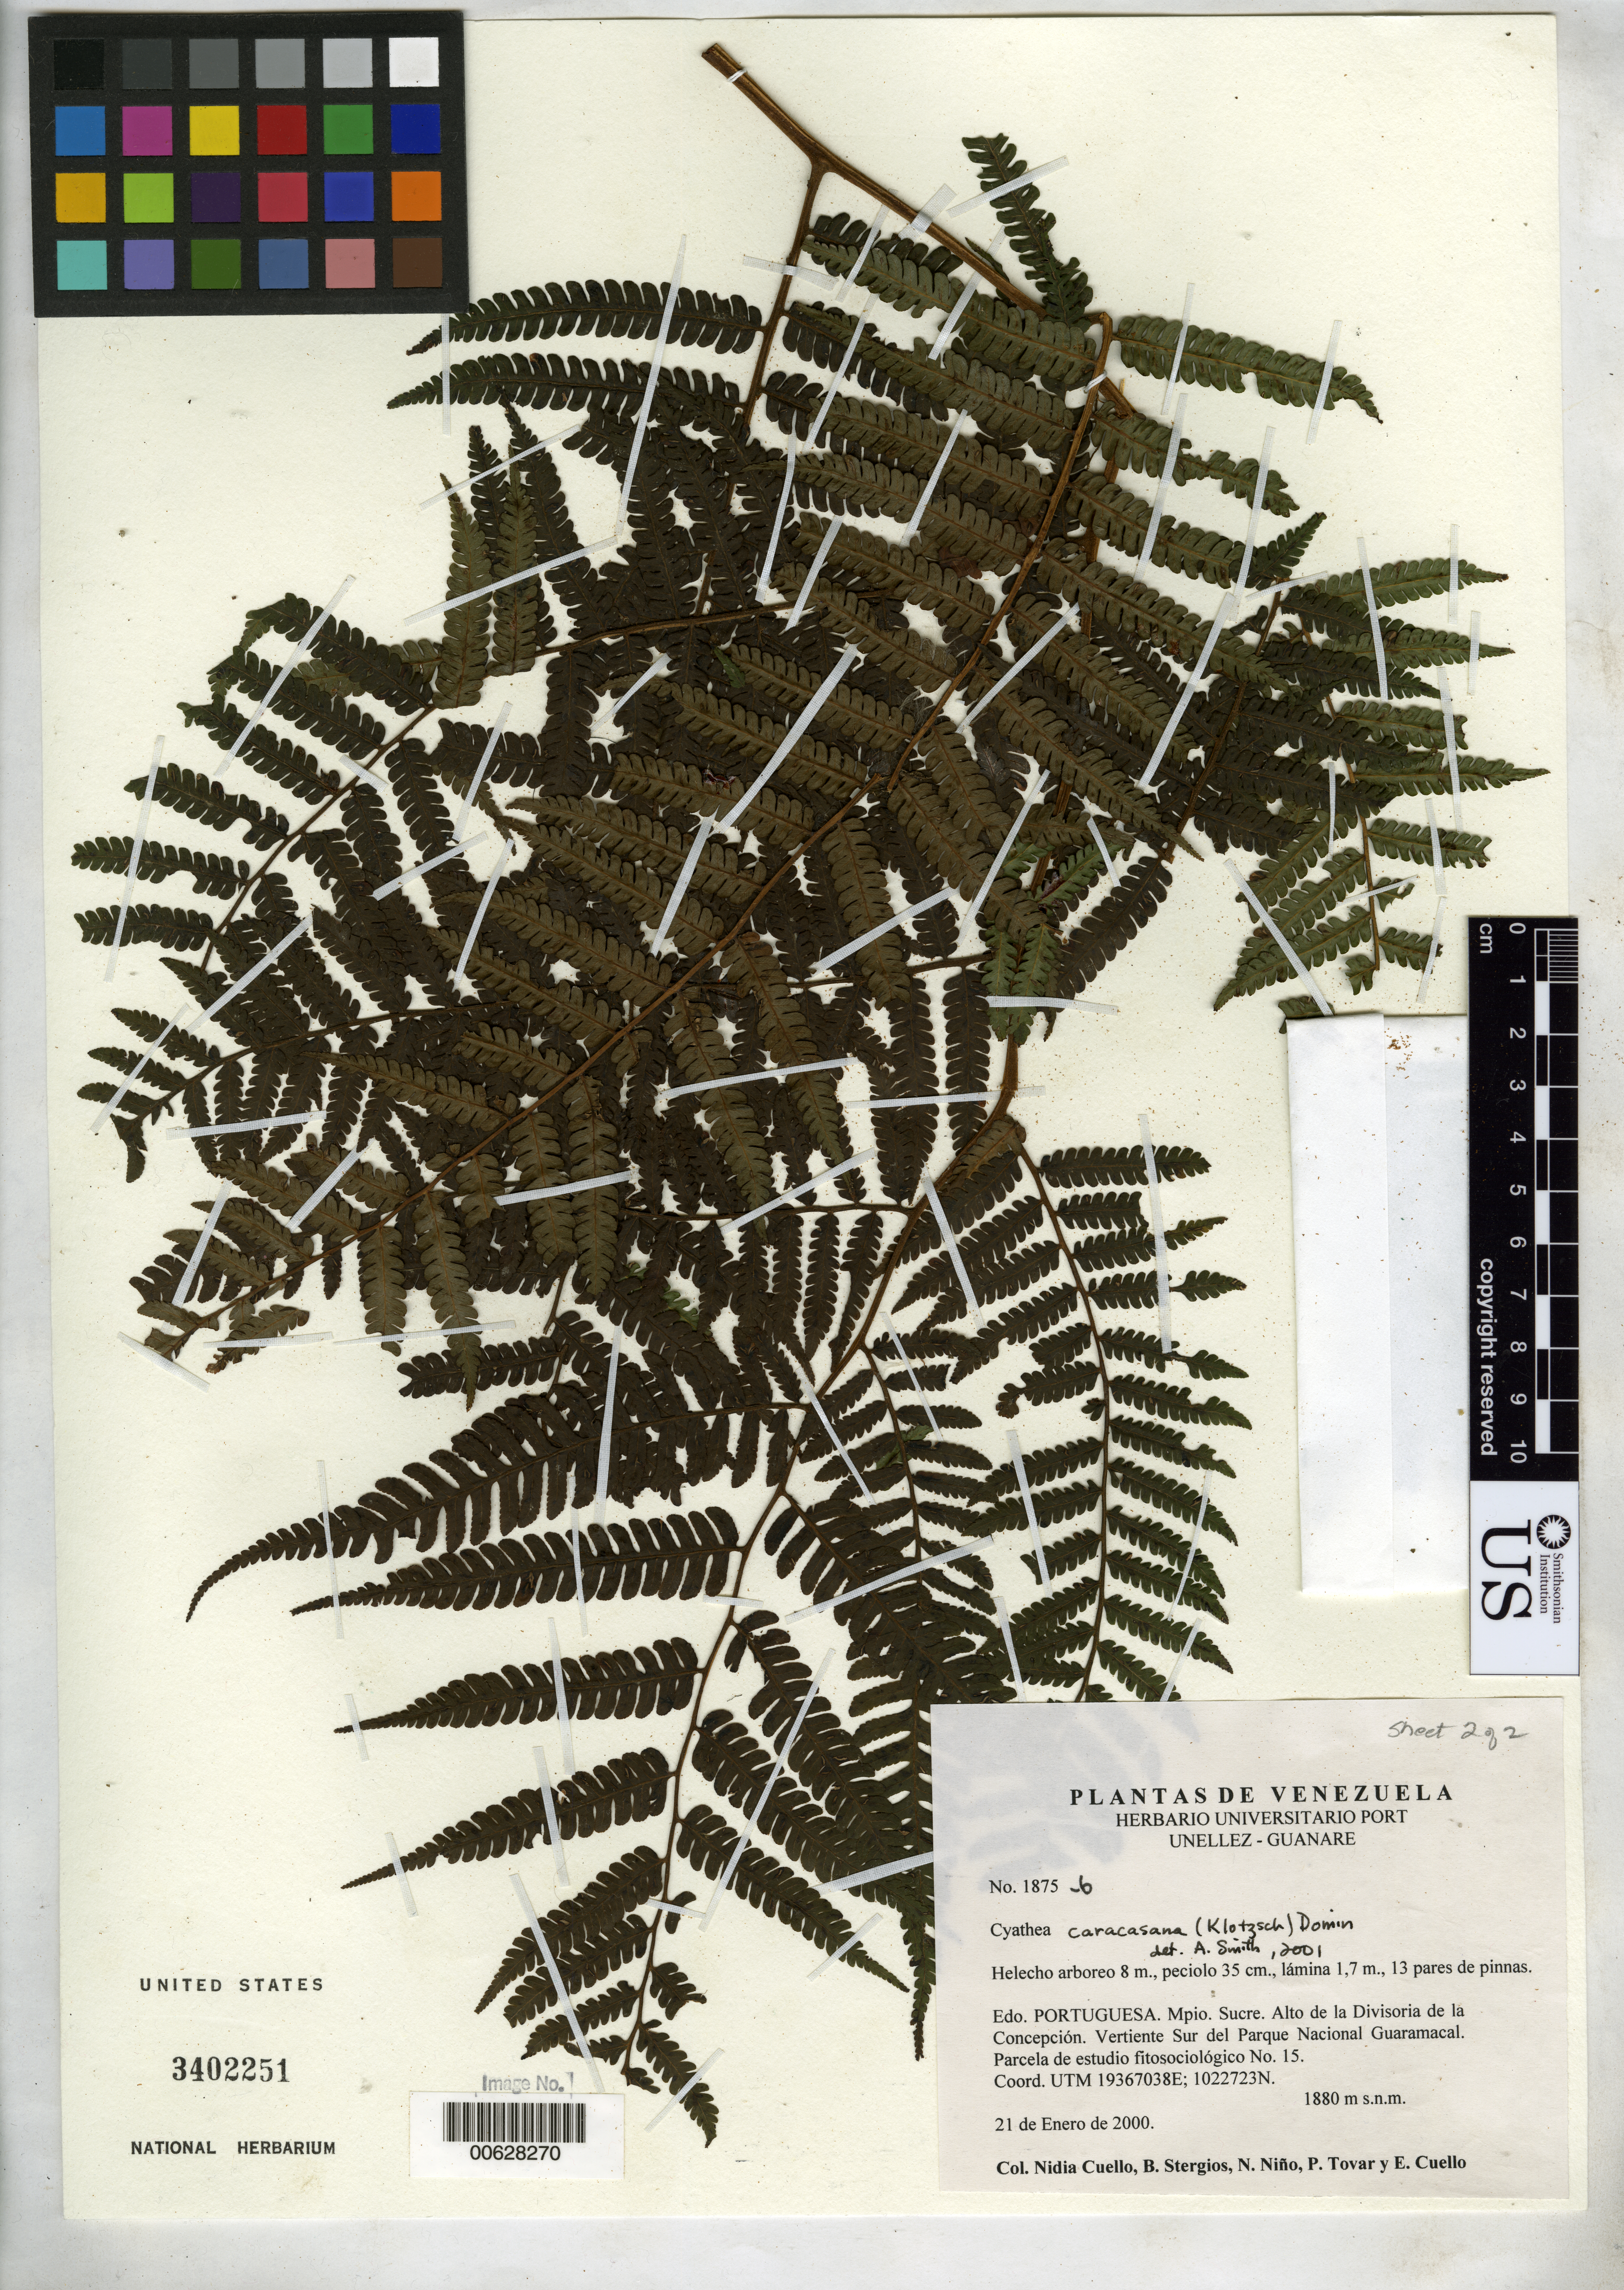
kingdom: Plantae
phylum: Tracheophyta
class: Polypodiopsida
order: Cyatheales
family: Cyatheaceae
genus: Cyathea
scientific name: Cyathea caracasana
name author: (Klotzsch) Domin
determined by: Smith, Alan R., (UC)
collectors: N. L. Cuello, B. G. Stergios, S. M. Niño, P. Tovar & E. Cuello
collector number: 1875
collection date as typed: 21 Jan 2000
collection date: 2000-01-21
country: Venezuela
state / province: Portuguesa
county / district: Sucre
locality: Divisoria de La Concepción, vertiente S Parque Nacional Guaramacal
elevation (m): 1880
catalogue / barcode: US 3402751